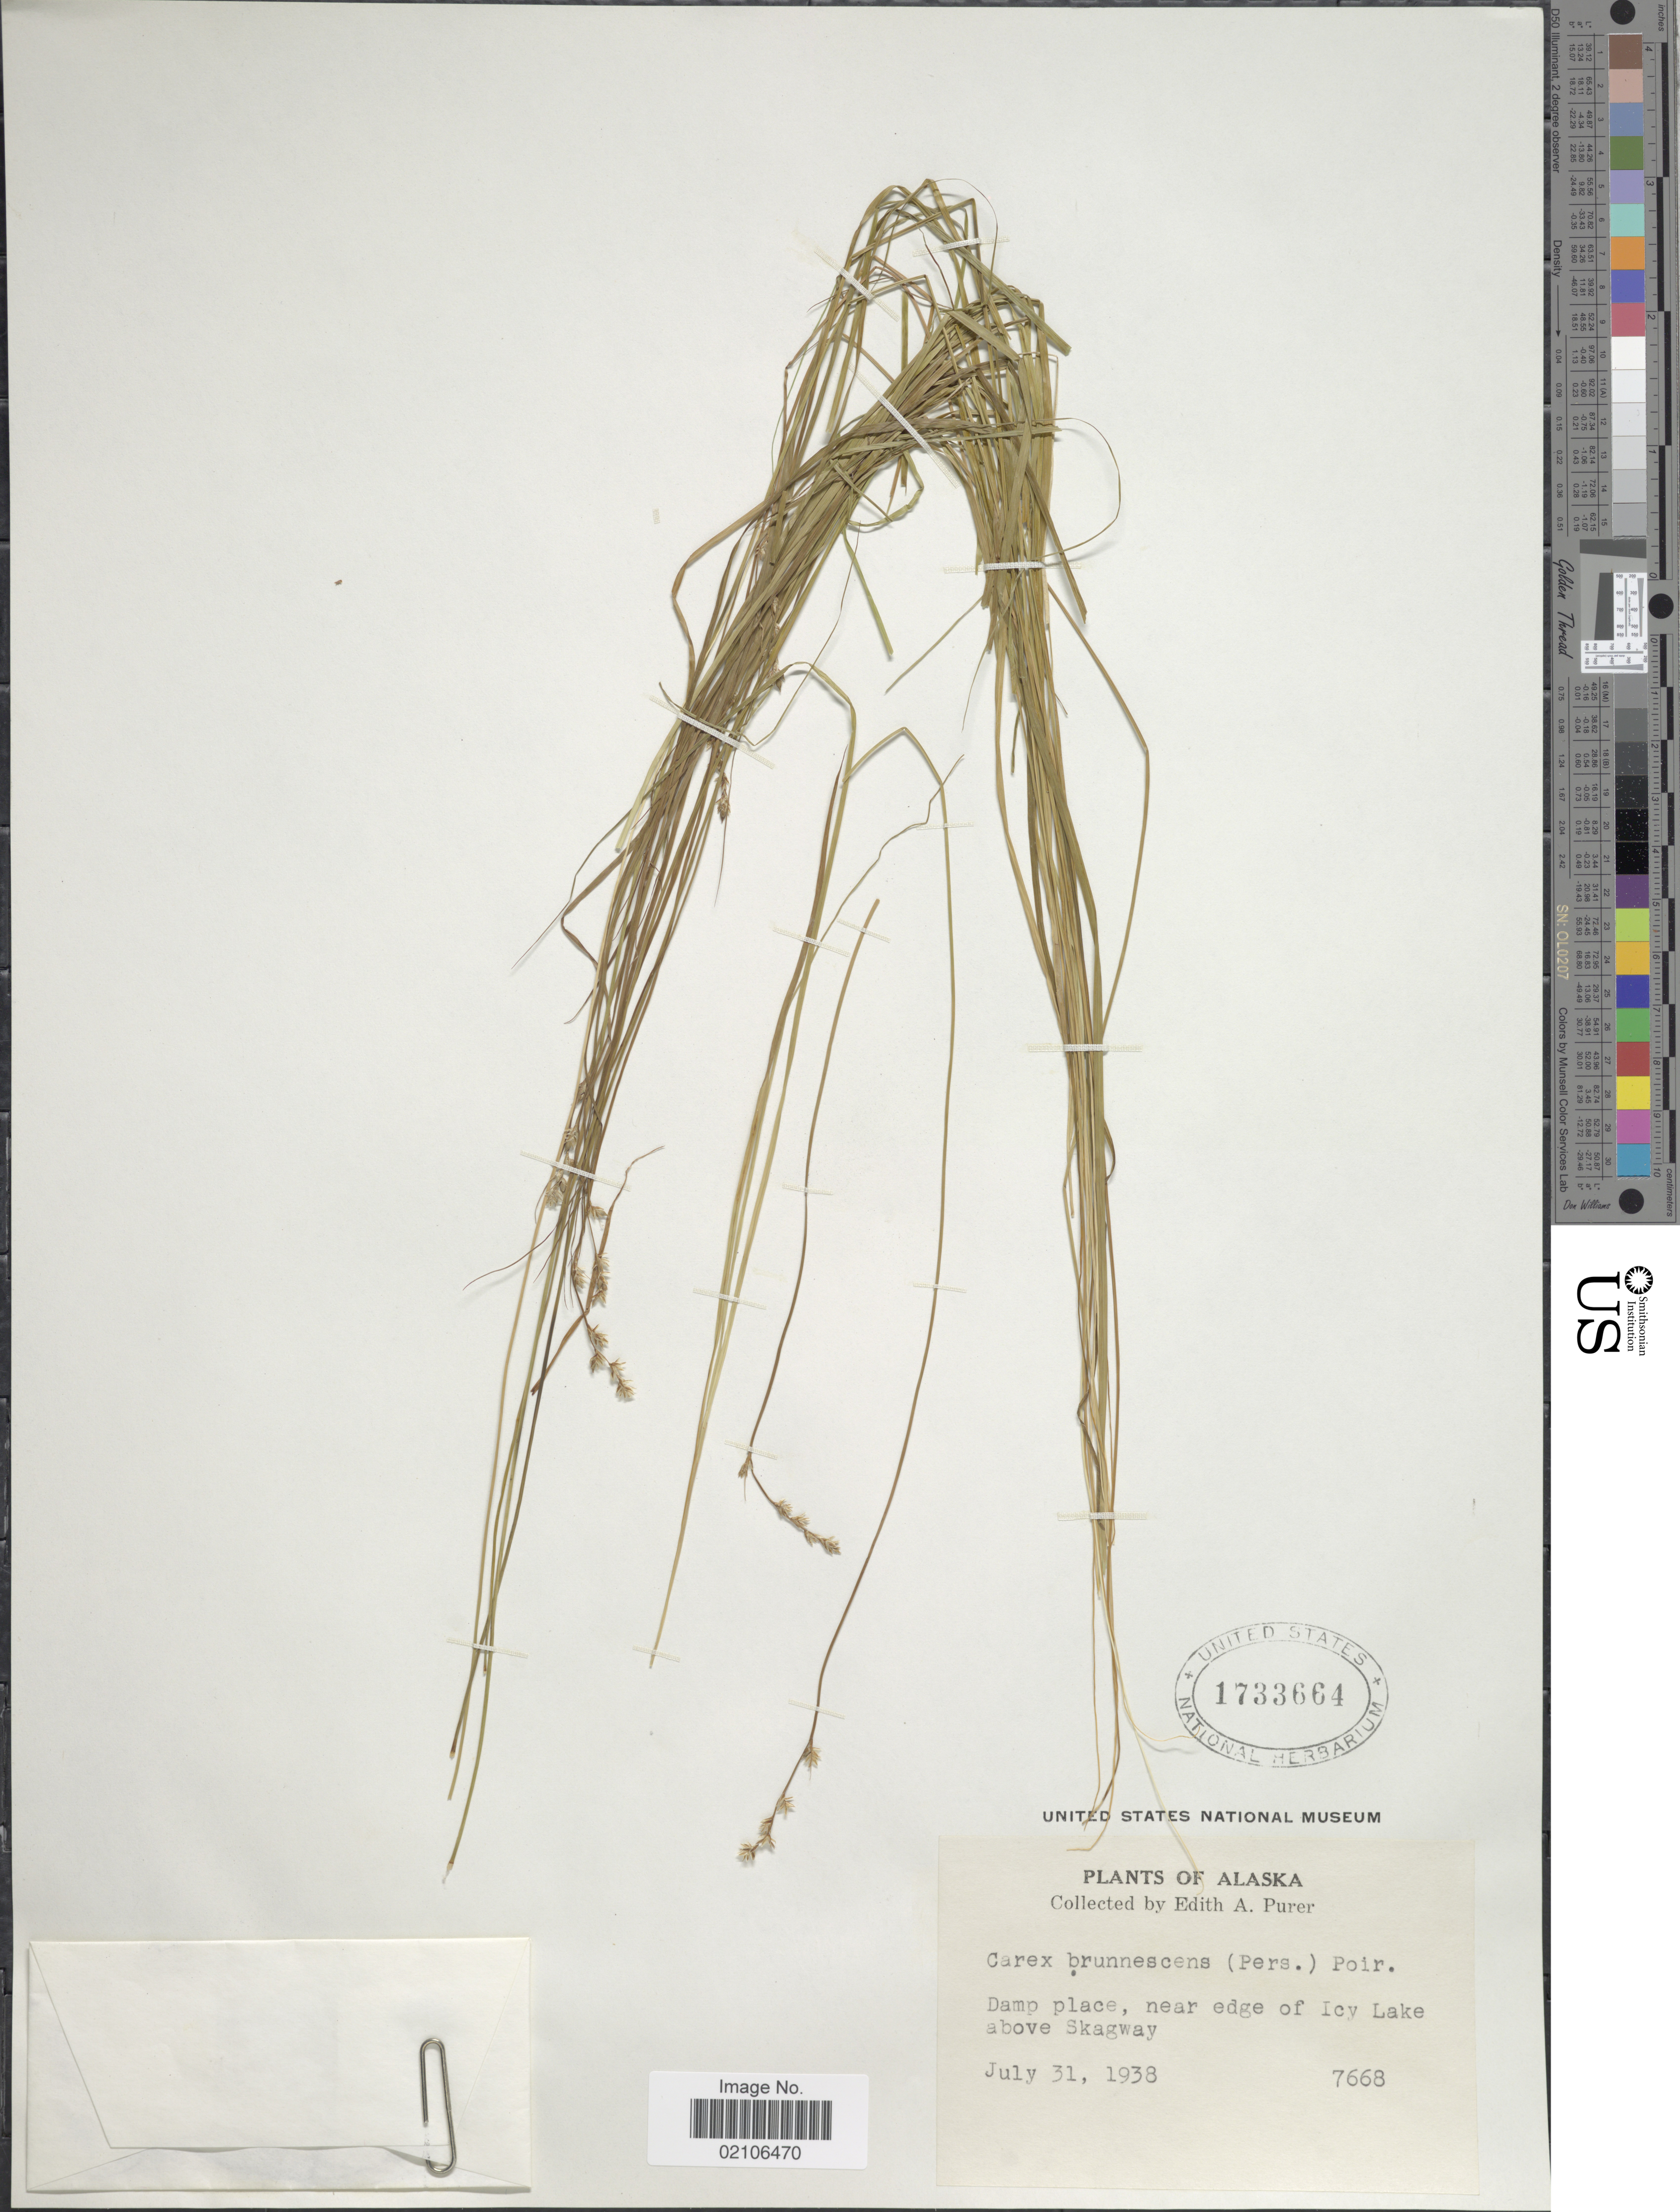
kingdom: Plantae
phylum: Tracheophyta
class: Liliopsida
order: Poales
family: Cyperaceae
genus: Carex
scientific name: Carex brunnescens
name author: (Pers.) Poir.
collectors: E. Purer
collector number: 7668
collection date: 1938-07-31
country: United States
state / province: Alaska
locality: Damp place, near edge of Icy Lake above Skagway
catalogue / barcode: US 1733664